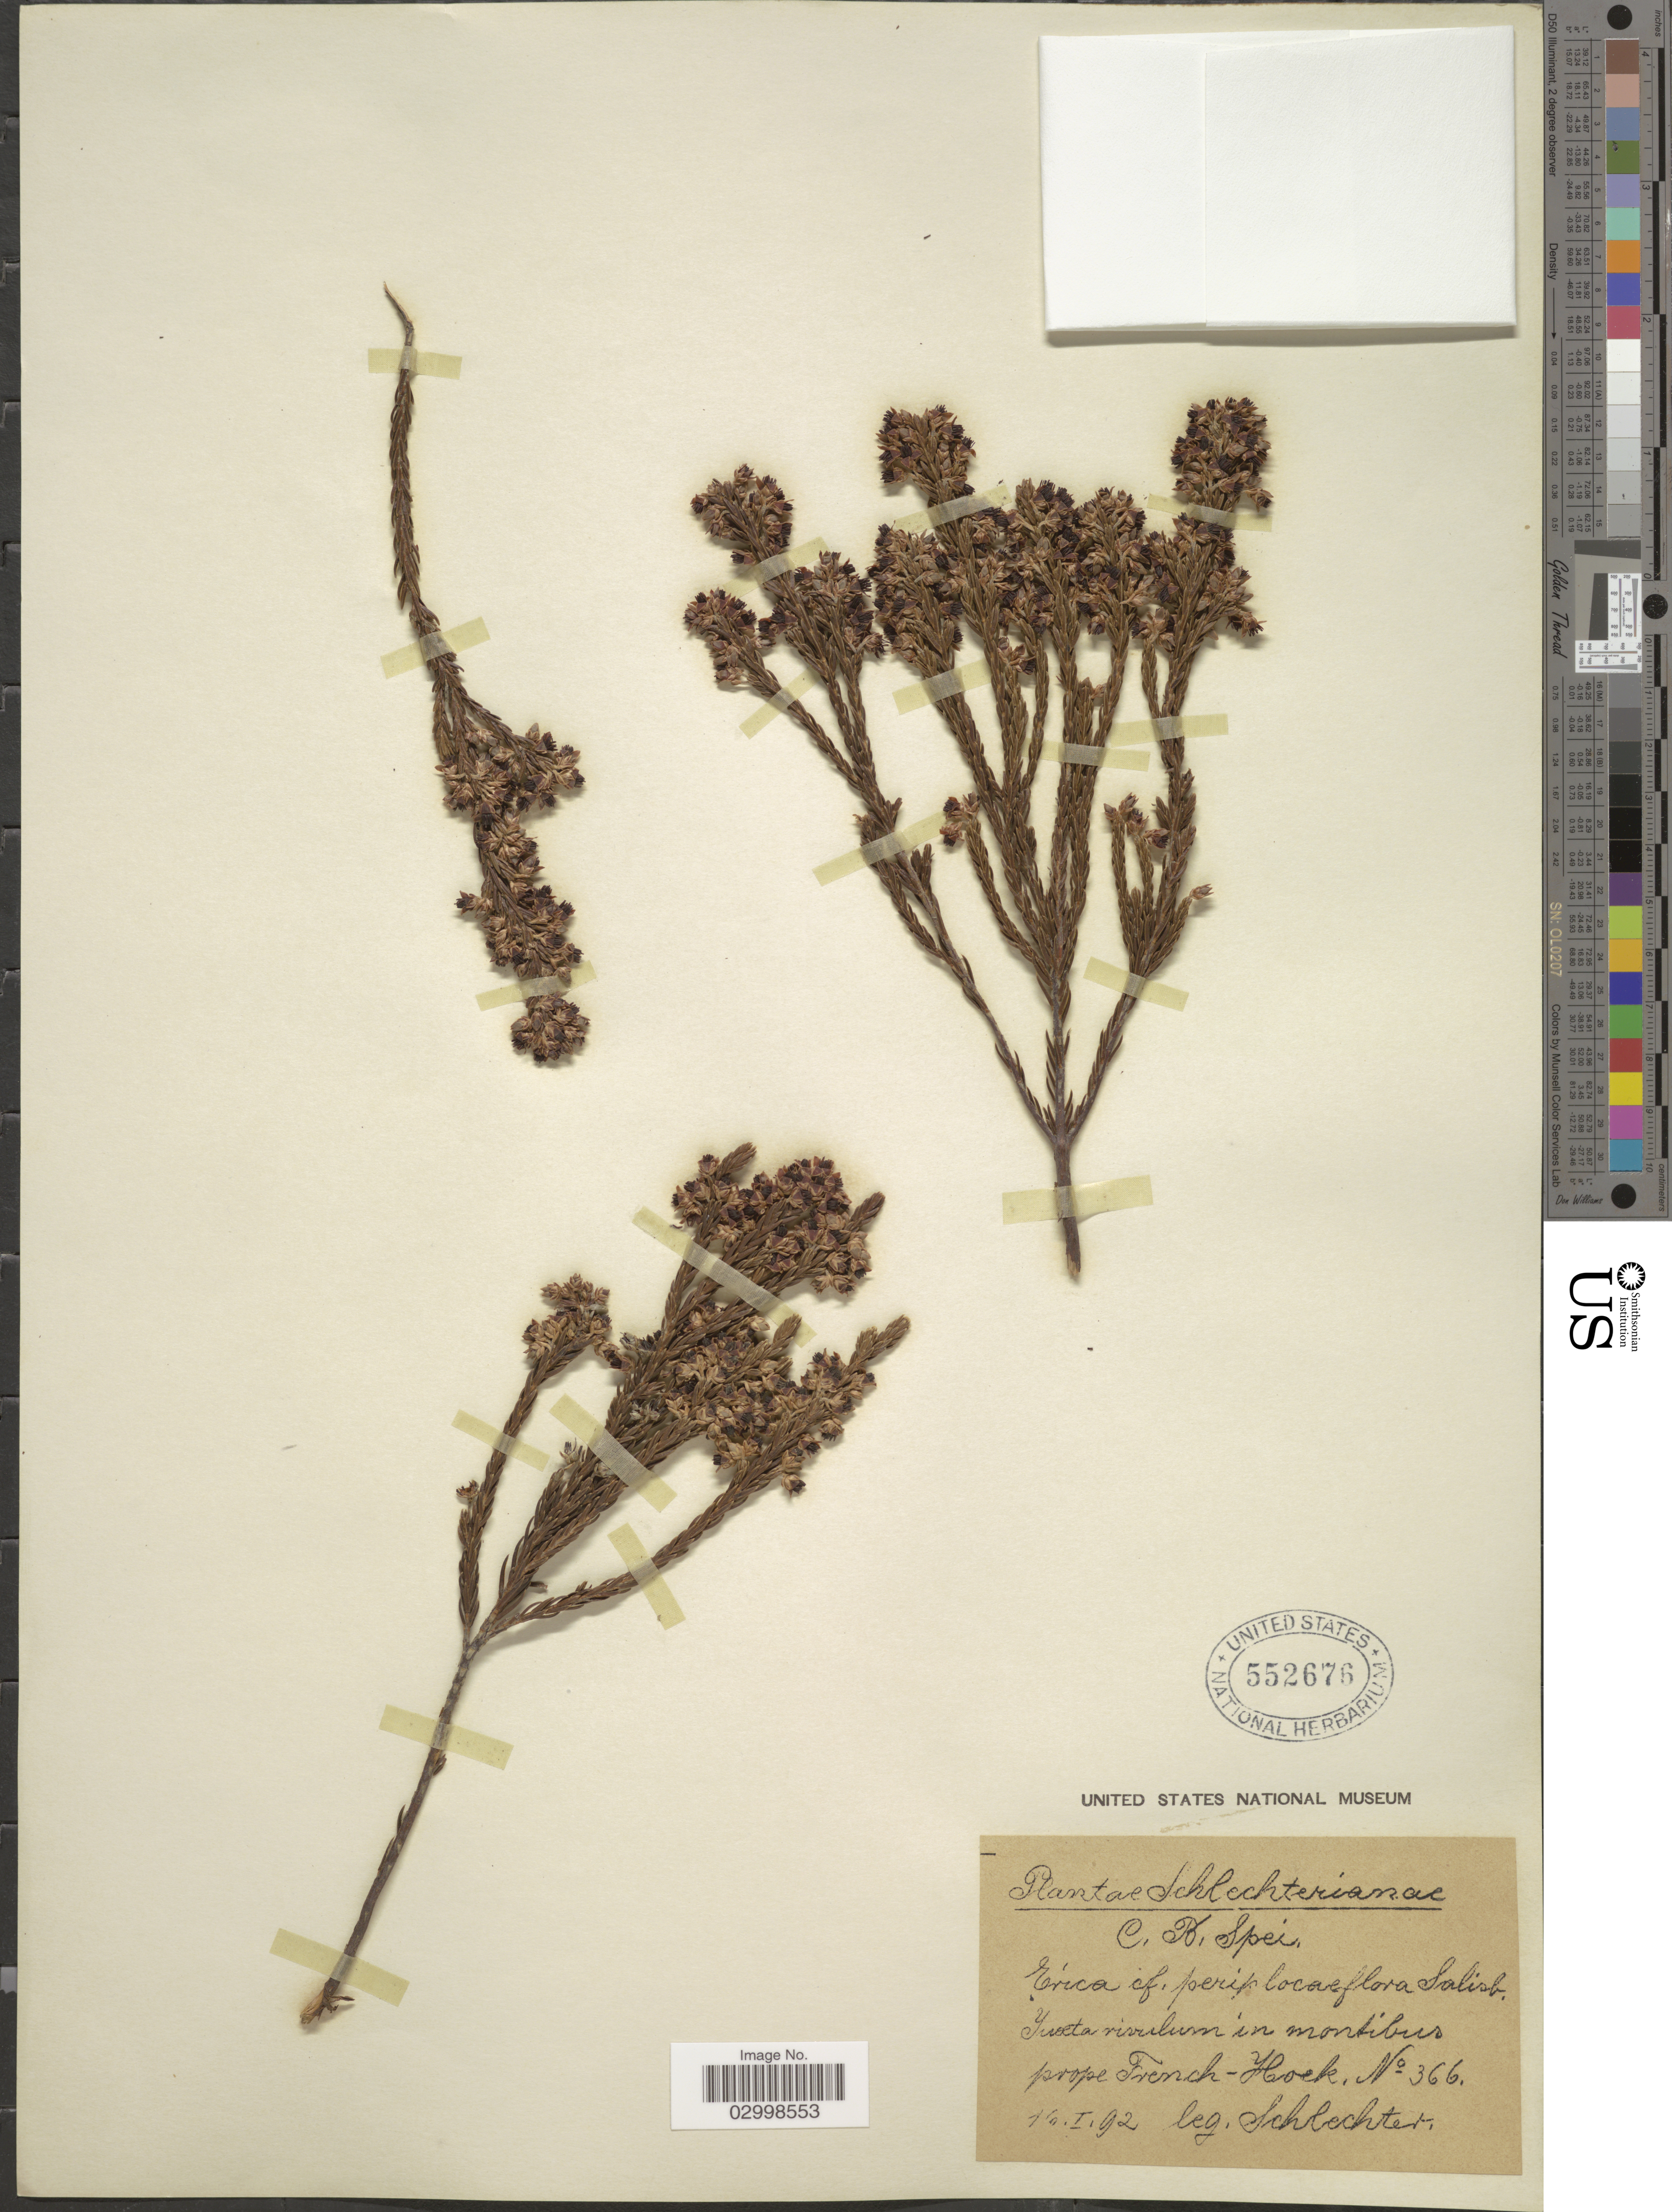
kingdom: Plantae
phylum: Tracheophyta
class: Magnoliopsida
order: Ericales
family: Ericaceae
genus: Erica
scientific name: Erica periplocaeflora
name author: Salisb.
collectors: Schlechter, --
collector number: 366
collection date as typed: Transcribed d/m/y: 16/1/92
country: South Africa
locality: C. B. Spei, Yuxta rivulum in montibus prope French-Hoek.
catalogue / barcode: US 552676